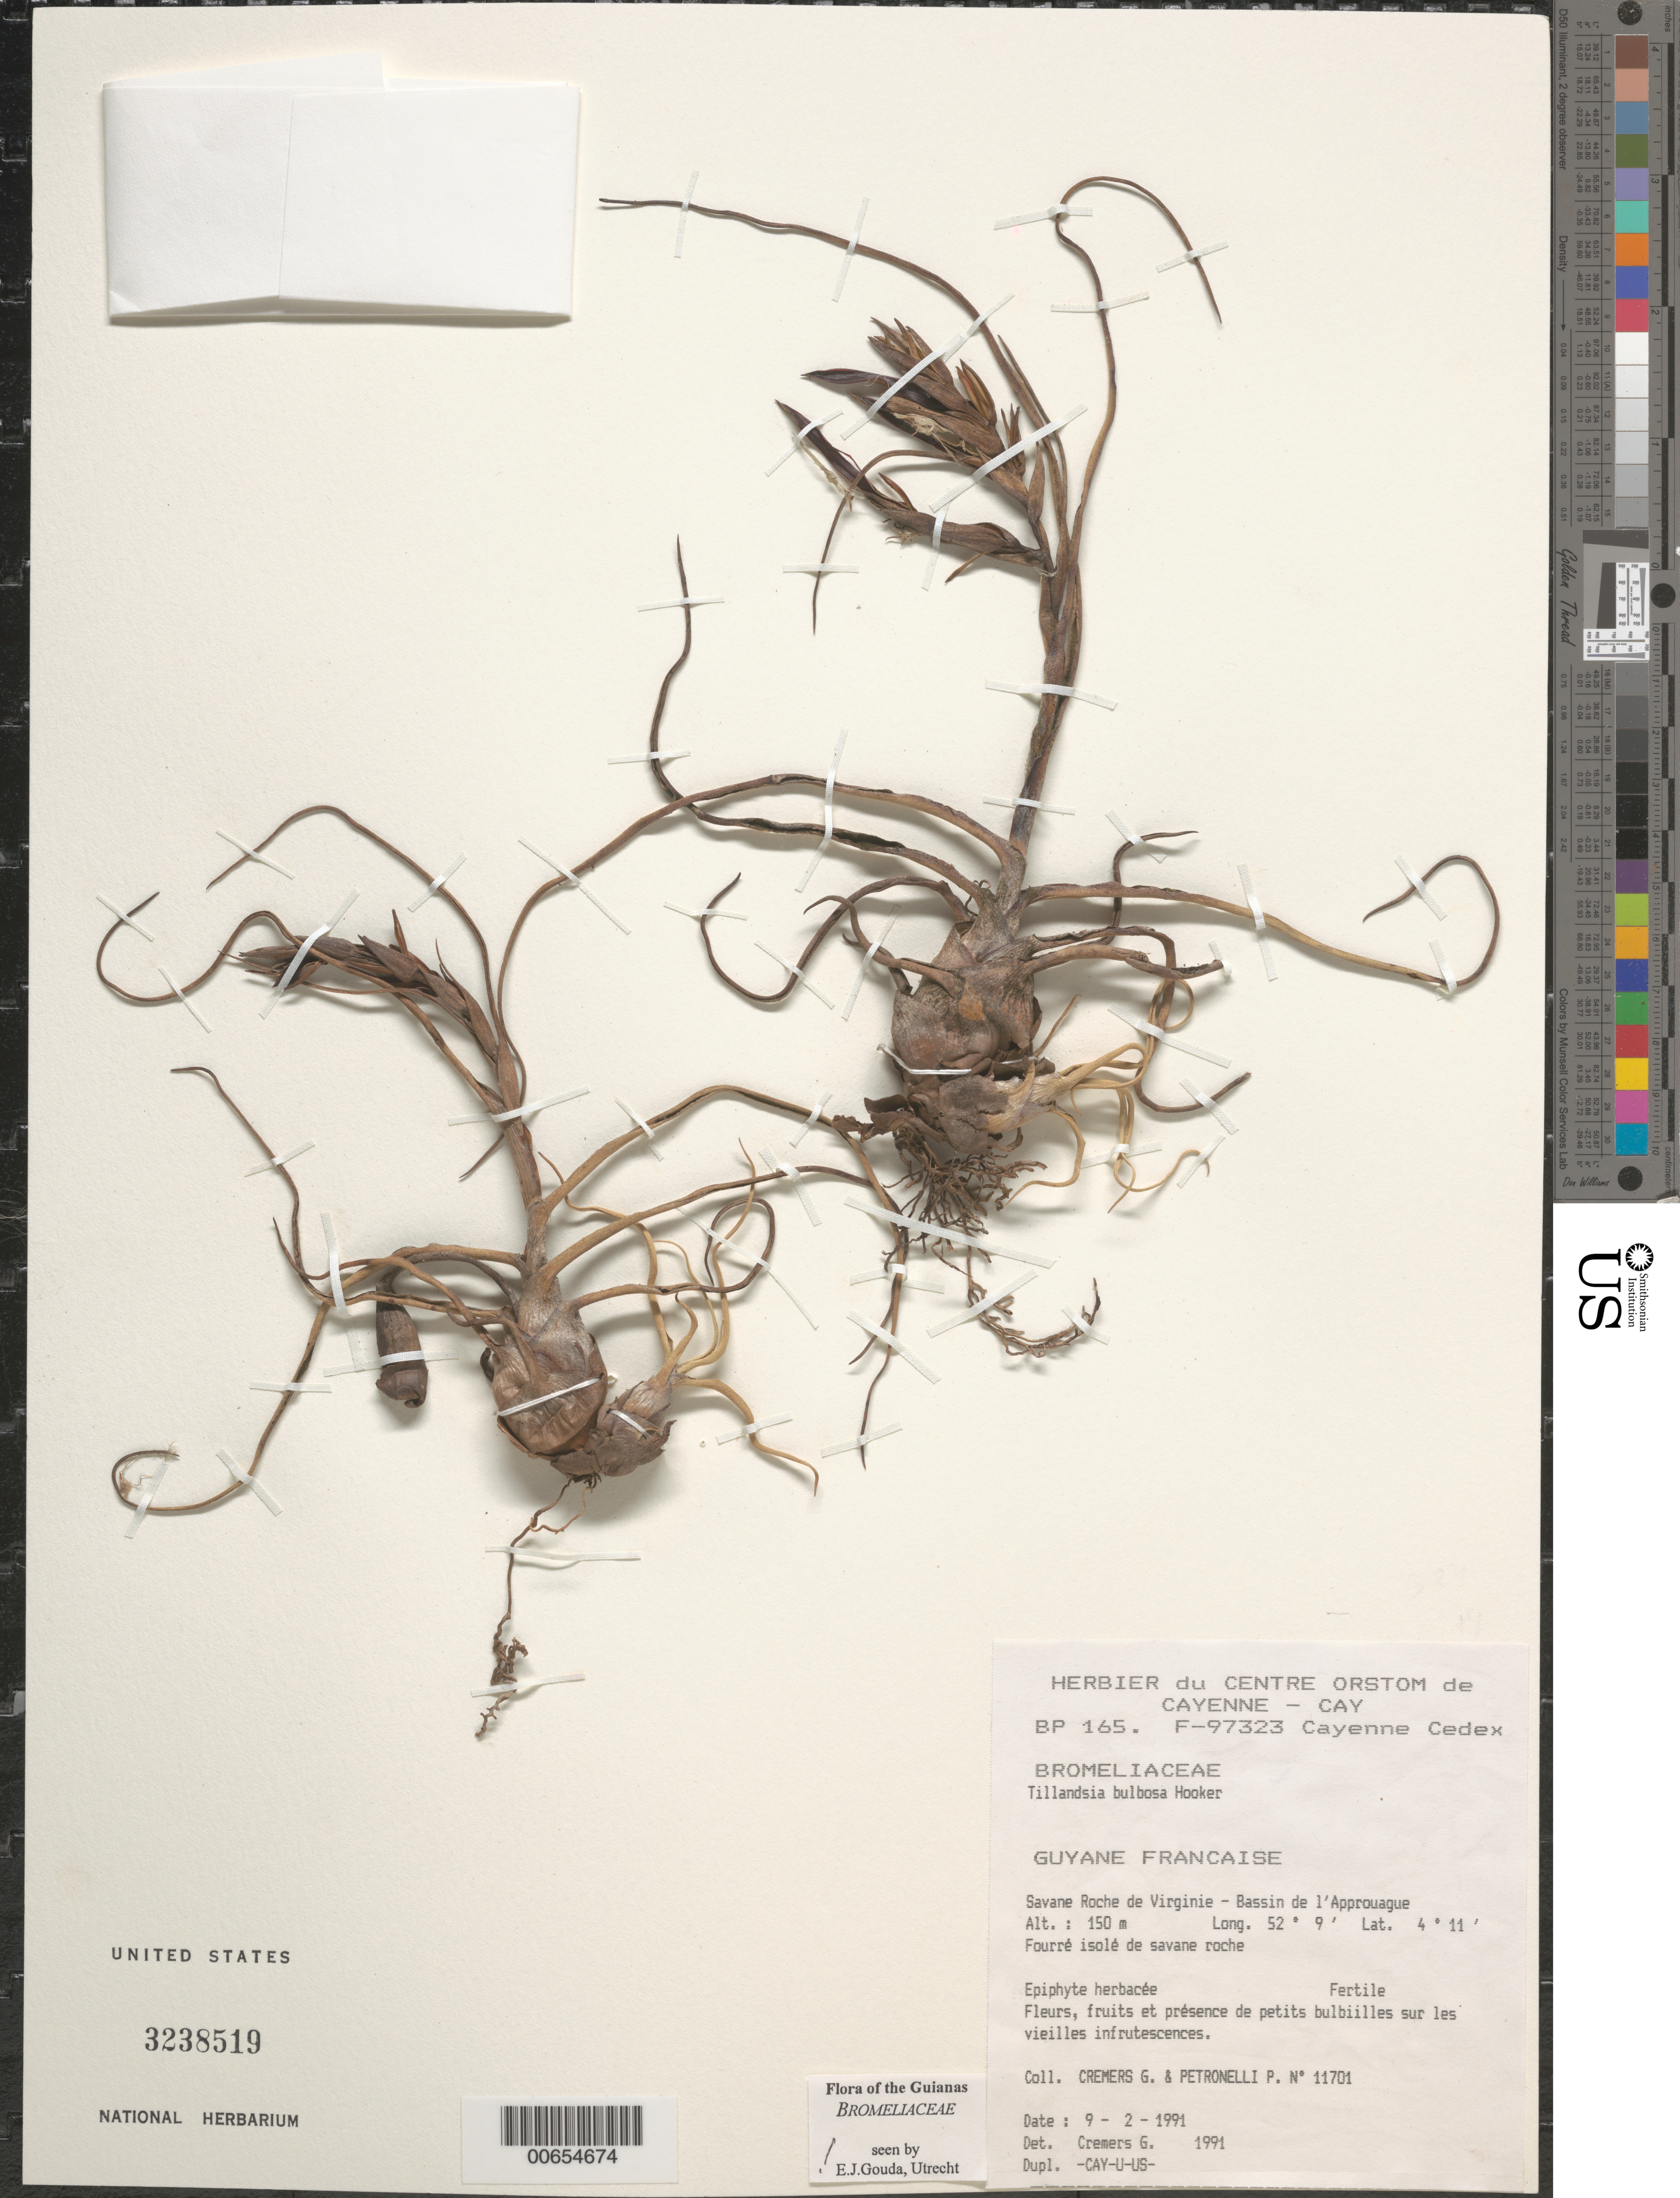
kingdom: Plantae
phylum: Tracheophyta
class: Liliopsida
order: Poales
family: Bromeliaceae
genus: Tillandsia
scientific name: Tillandsia bulbosa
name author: Hook.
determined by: Gouda, E. J.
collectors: G. Cremers & P. Petronelli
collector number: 11701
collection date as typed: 9-Feb-91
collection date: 1991-02-09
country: French Guiana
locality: Savane Roche de Virginie, Bassin de l'Approuague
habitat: Fourré isolé de savane roche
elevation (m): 150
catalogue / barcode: US 3238519